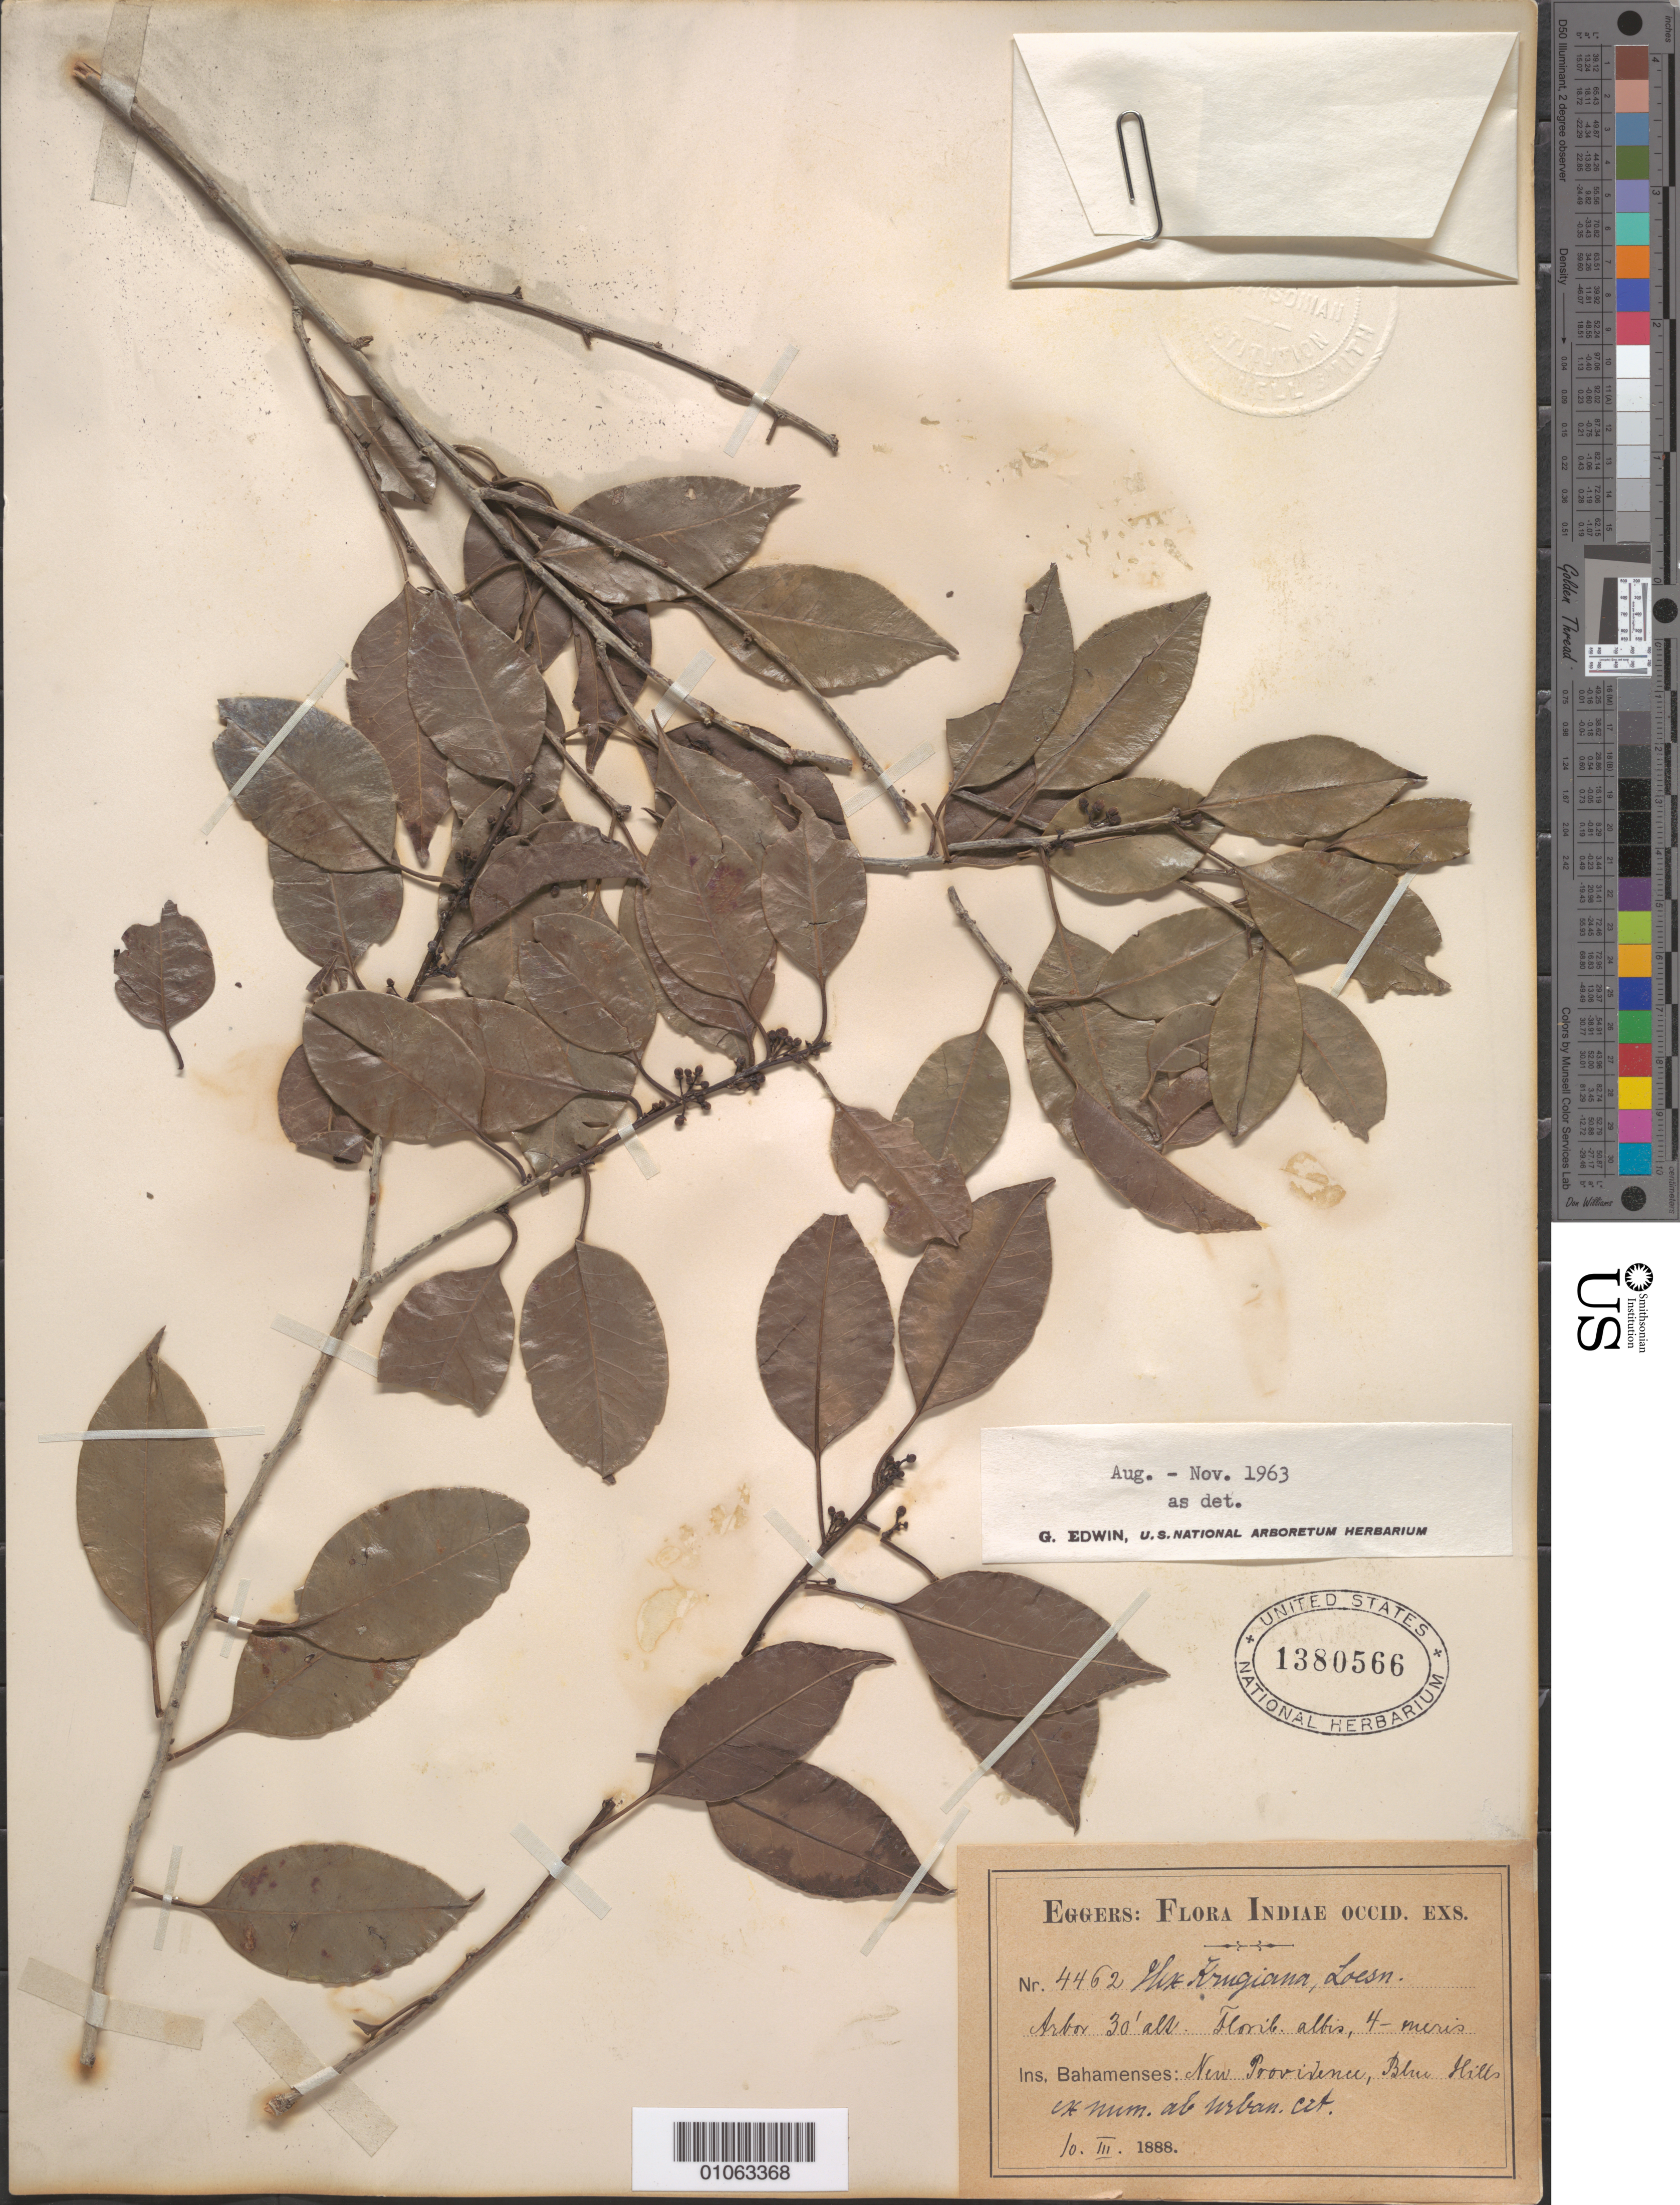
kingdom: Plantae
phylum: Tracheophyta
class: Magnoliopsida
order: Aquifoliales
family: Aquifoliaceae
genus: Ilex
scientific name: Ilex krugiana var. krugiana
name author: Loes.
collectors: H. F. A. von Eggers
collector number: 4462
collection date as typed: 10 Mar 1888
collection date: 1888-03-10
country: Bahamas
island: New Providence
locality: Blue Hills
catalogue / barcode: US 1380566